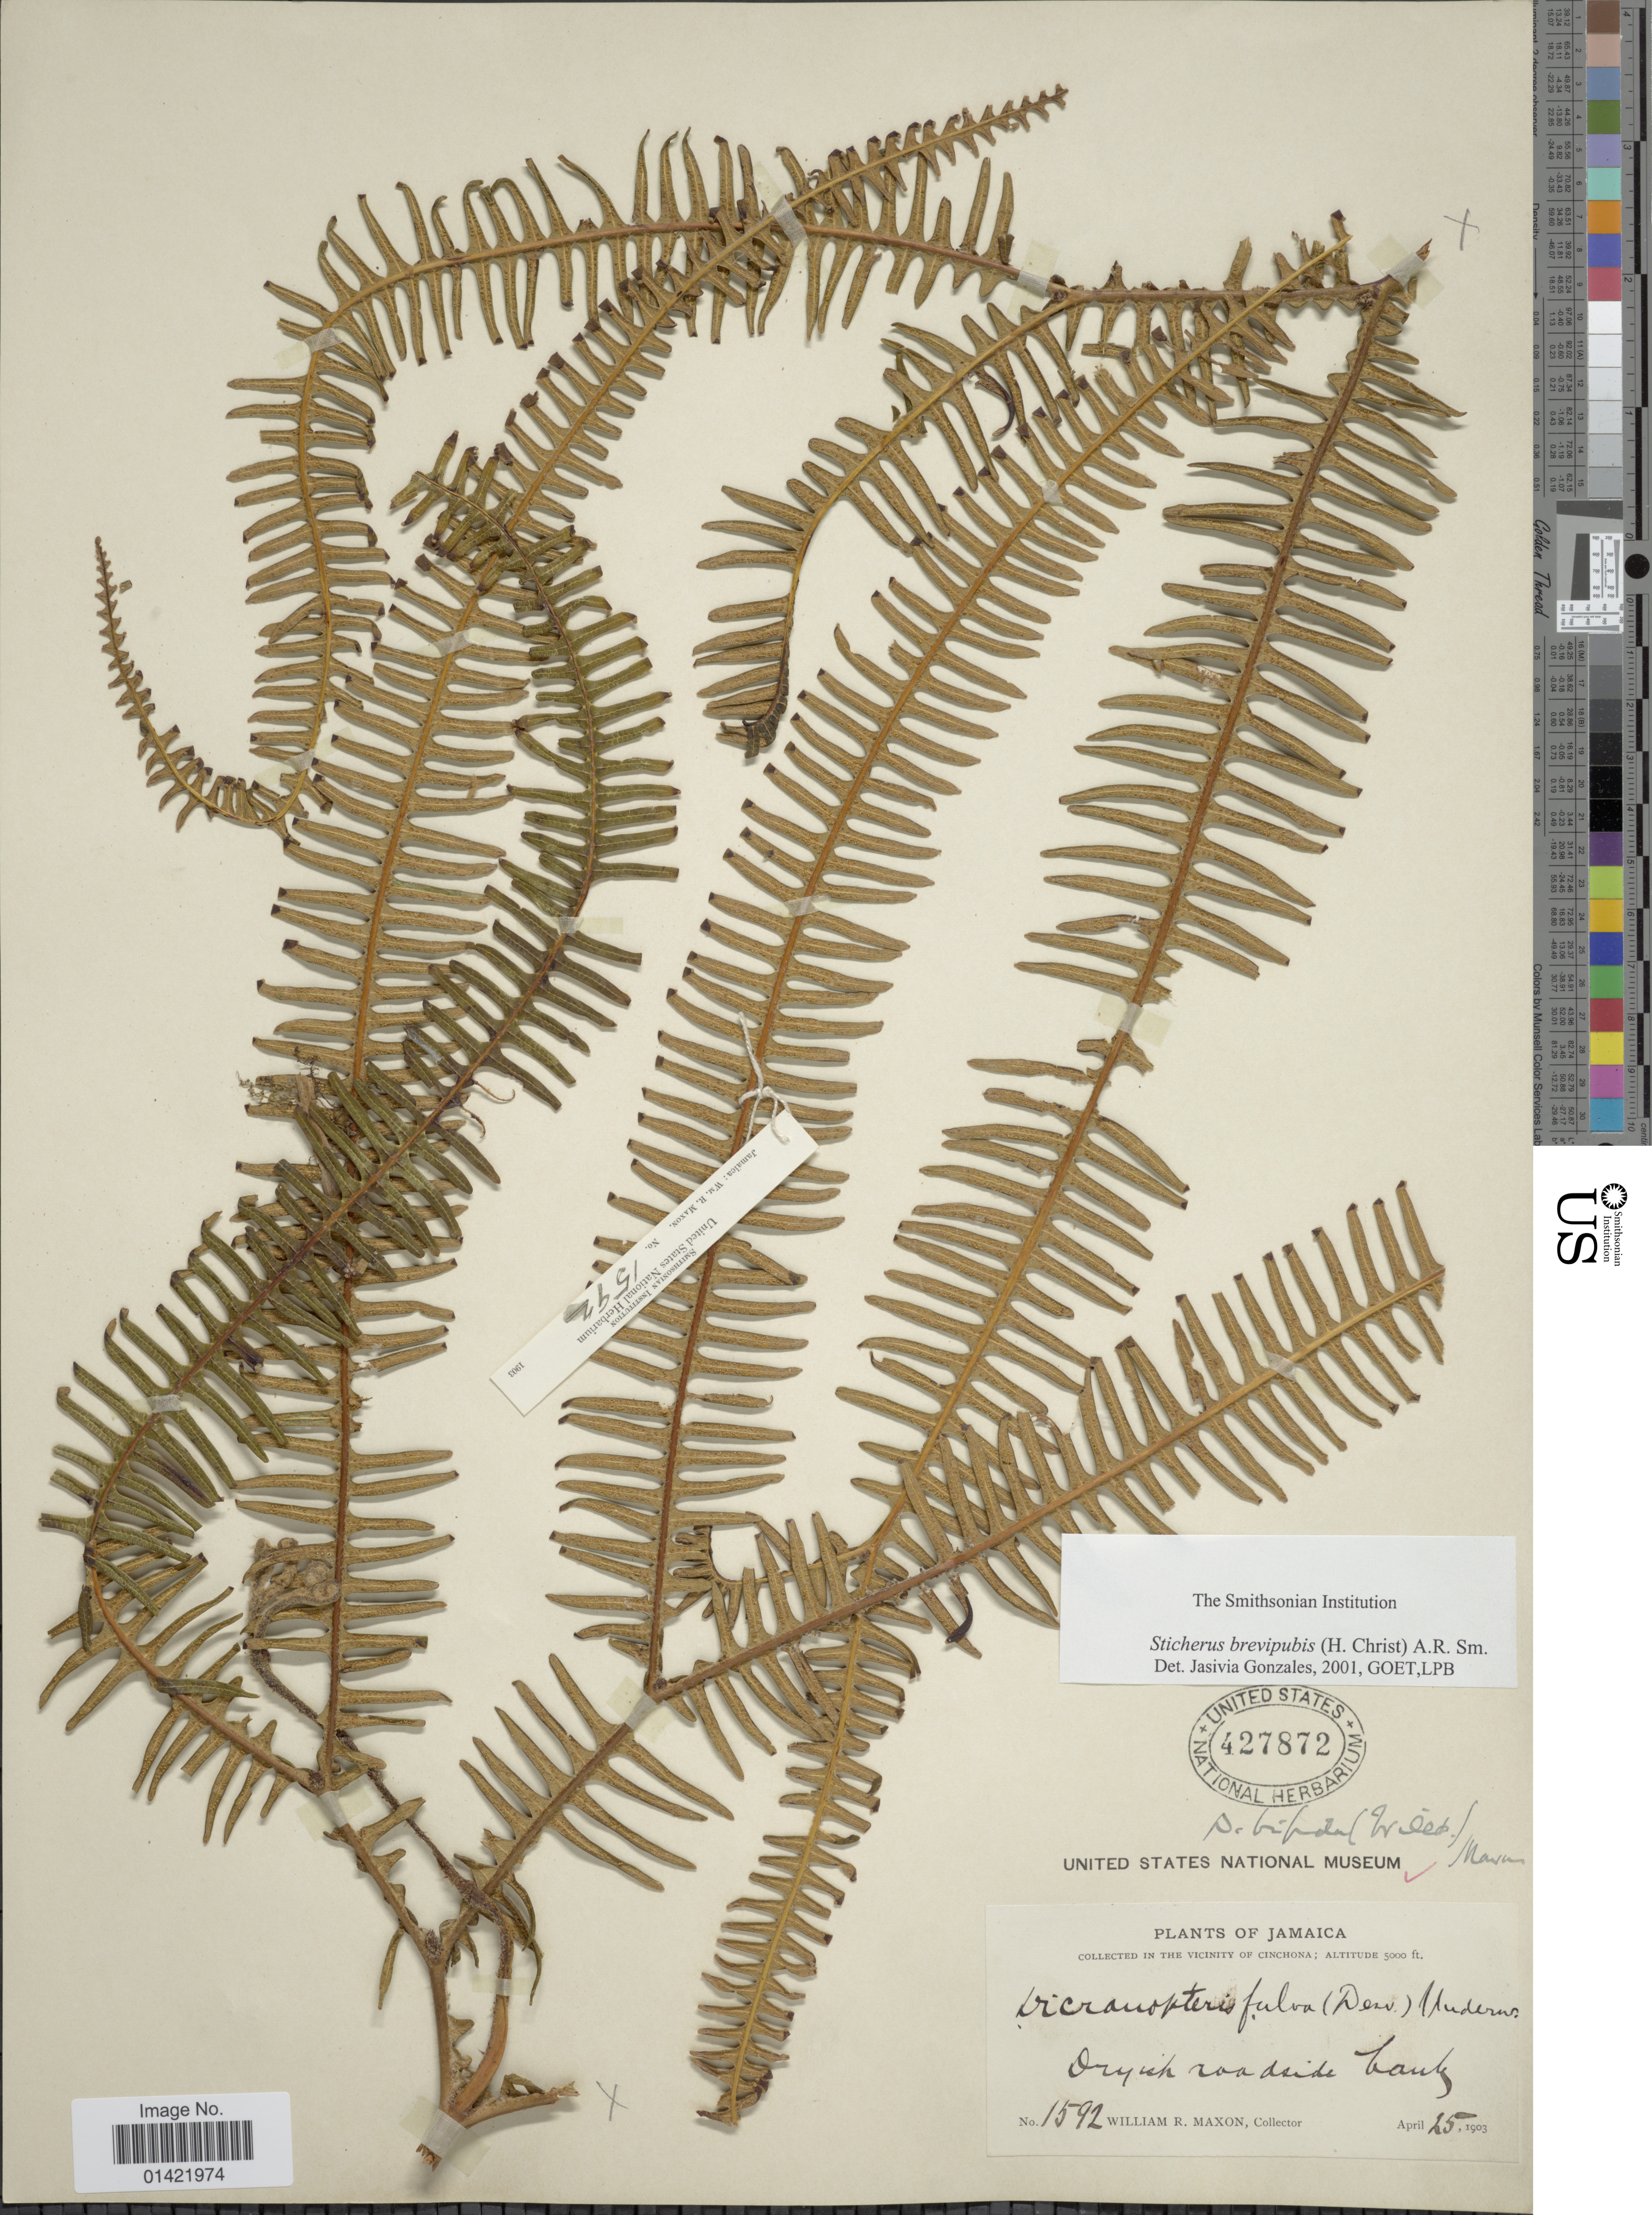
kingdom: Plantae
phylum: Tracheophyta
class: Polypodiopsida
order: Gleicheniales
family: Gleicheniaceae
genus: Sticherus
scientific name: Sticherus fulvus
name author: (Desv.) Ching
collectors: W. R. Maxon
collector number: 1592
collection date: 1903-04-25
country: Jamaica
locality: In the vicinity of Cinchona. Dryish roadise bank.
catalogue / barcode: US 427872